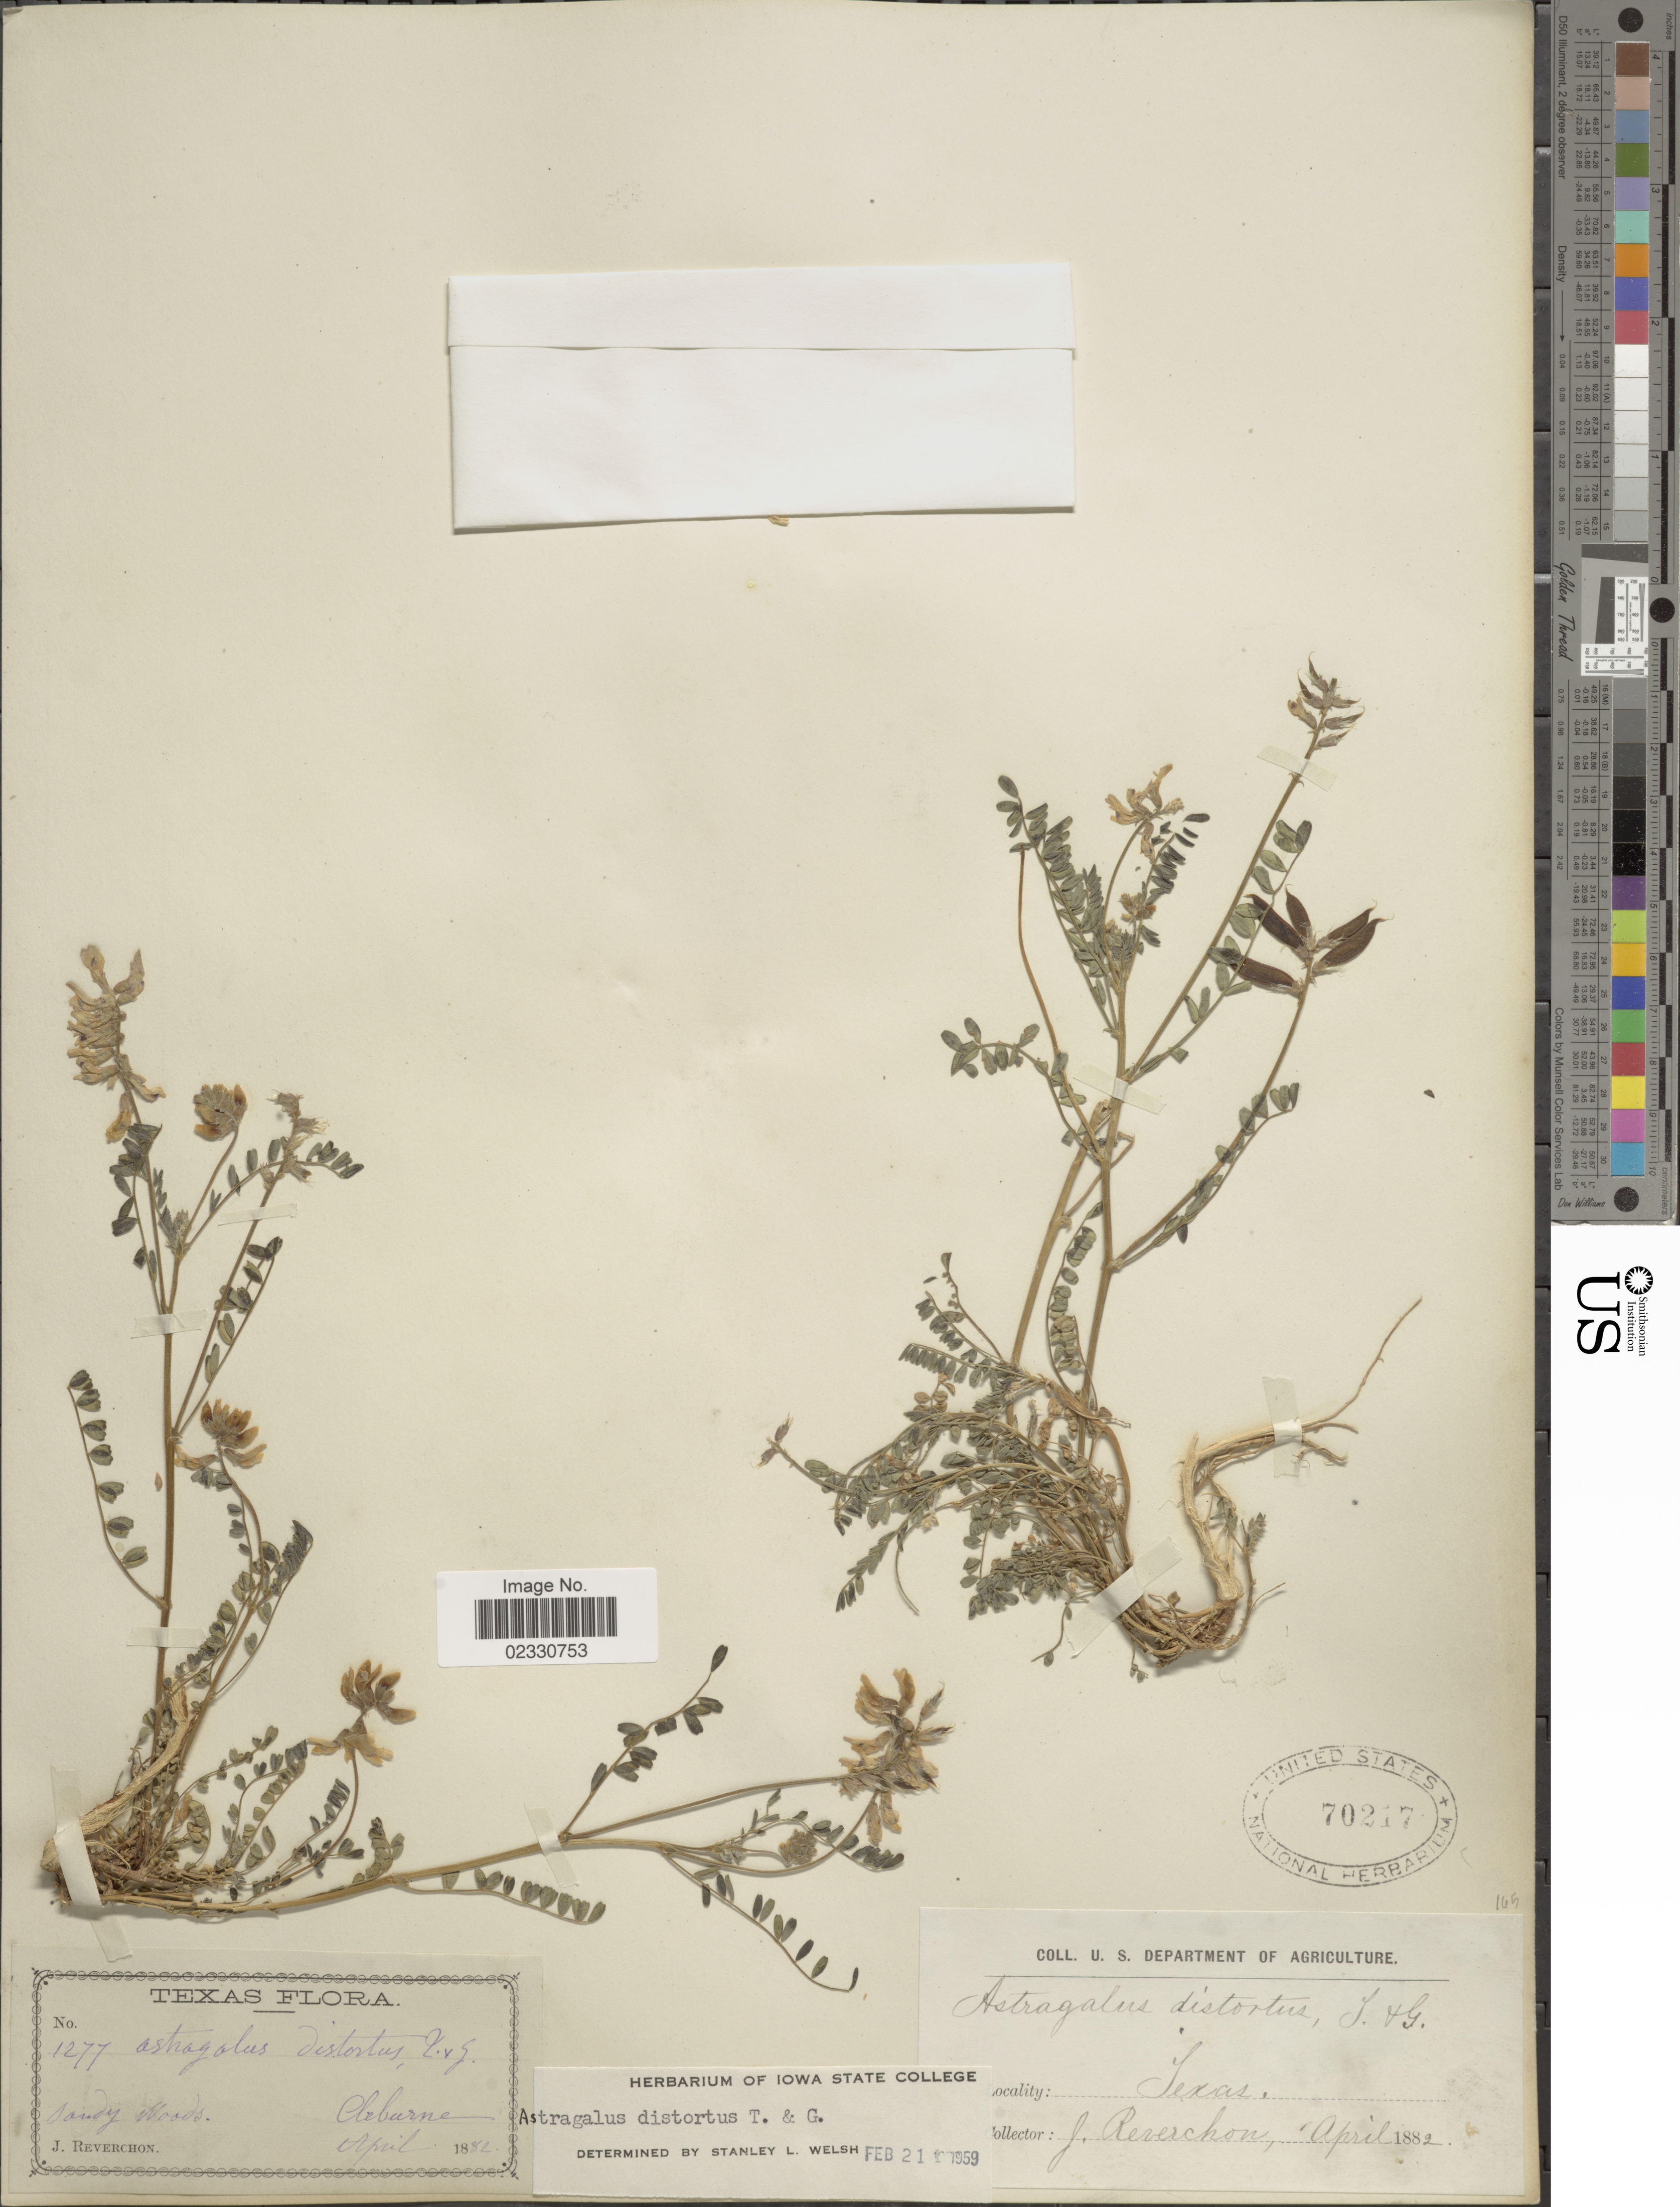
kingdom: Plantae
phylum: Tracheophyta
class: Magnoliopsida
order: Fabales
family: Fabaceae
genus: Astragalus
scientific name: Astragalus distortus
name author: Torr. & A. Gray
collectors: J. Reverchon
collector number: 1277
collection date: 1882-04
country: United States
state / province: Texas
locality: Sandy woods, Cleburne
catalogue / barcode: US 70217